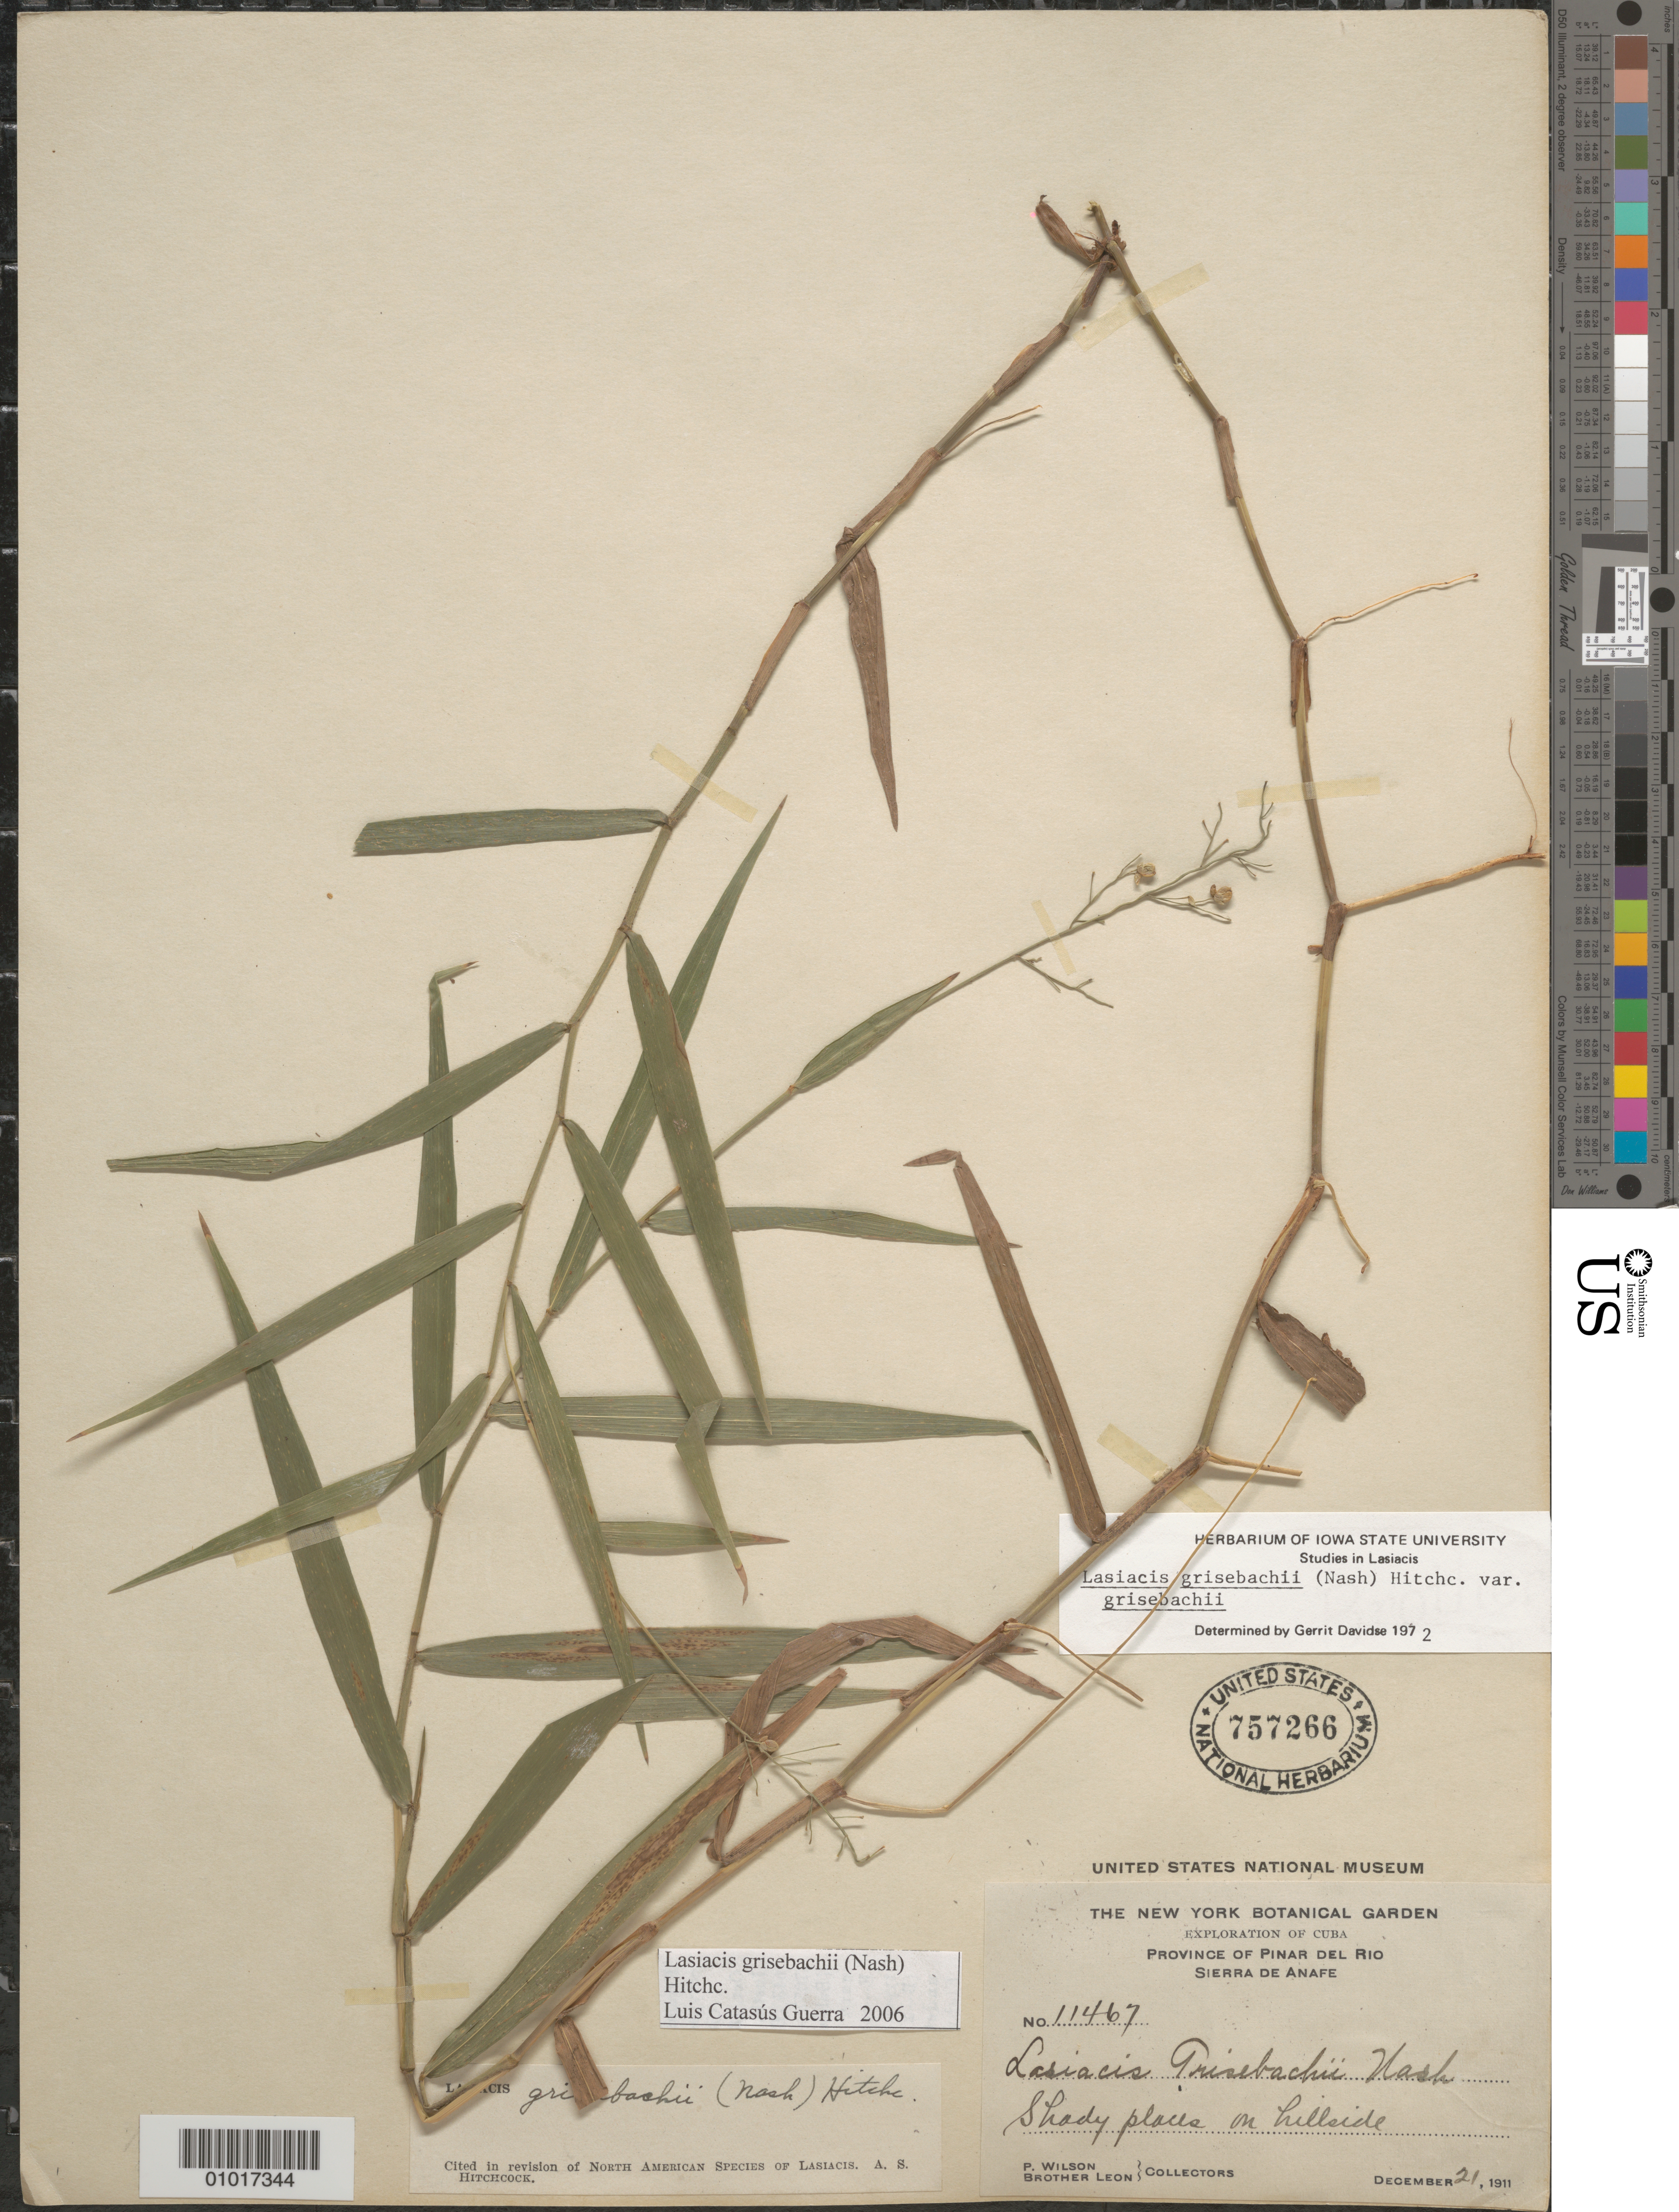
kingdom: Plantae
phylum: Tracheophyta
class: Liliopsida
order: Poales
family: Poaceae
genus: Lasiacis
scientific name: Lasiacis grisebachii var. grisebachii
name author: (Nash) Hitchc.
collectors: P. Wilson & Bro. León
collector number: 11467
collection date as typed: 21 Dec 1911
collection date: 1911-12-21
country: Cuba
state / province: Pinar del Rio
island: Cuba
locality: Sierra de Anafe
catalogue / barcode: US 757266